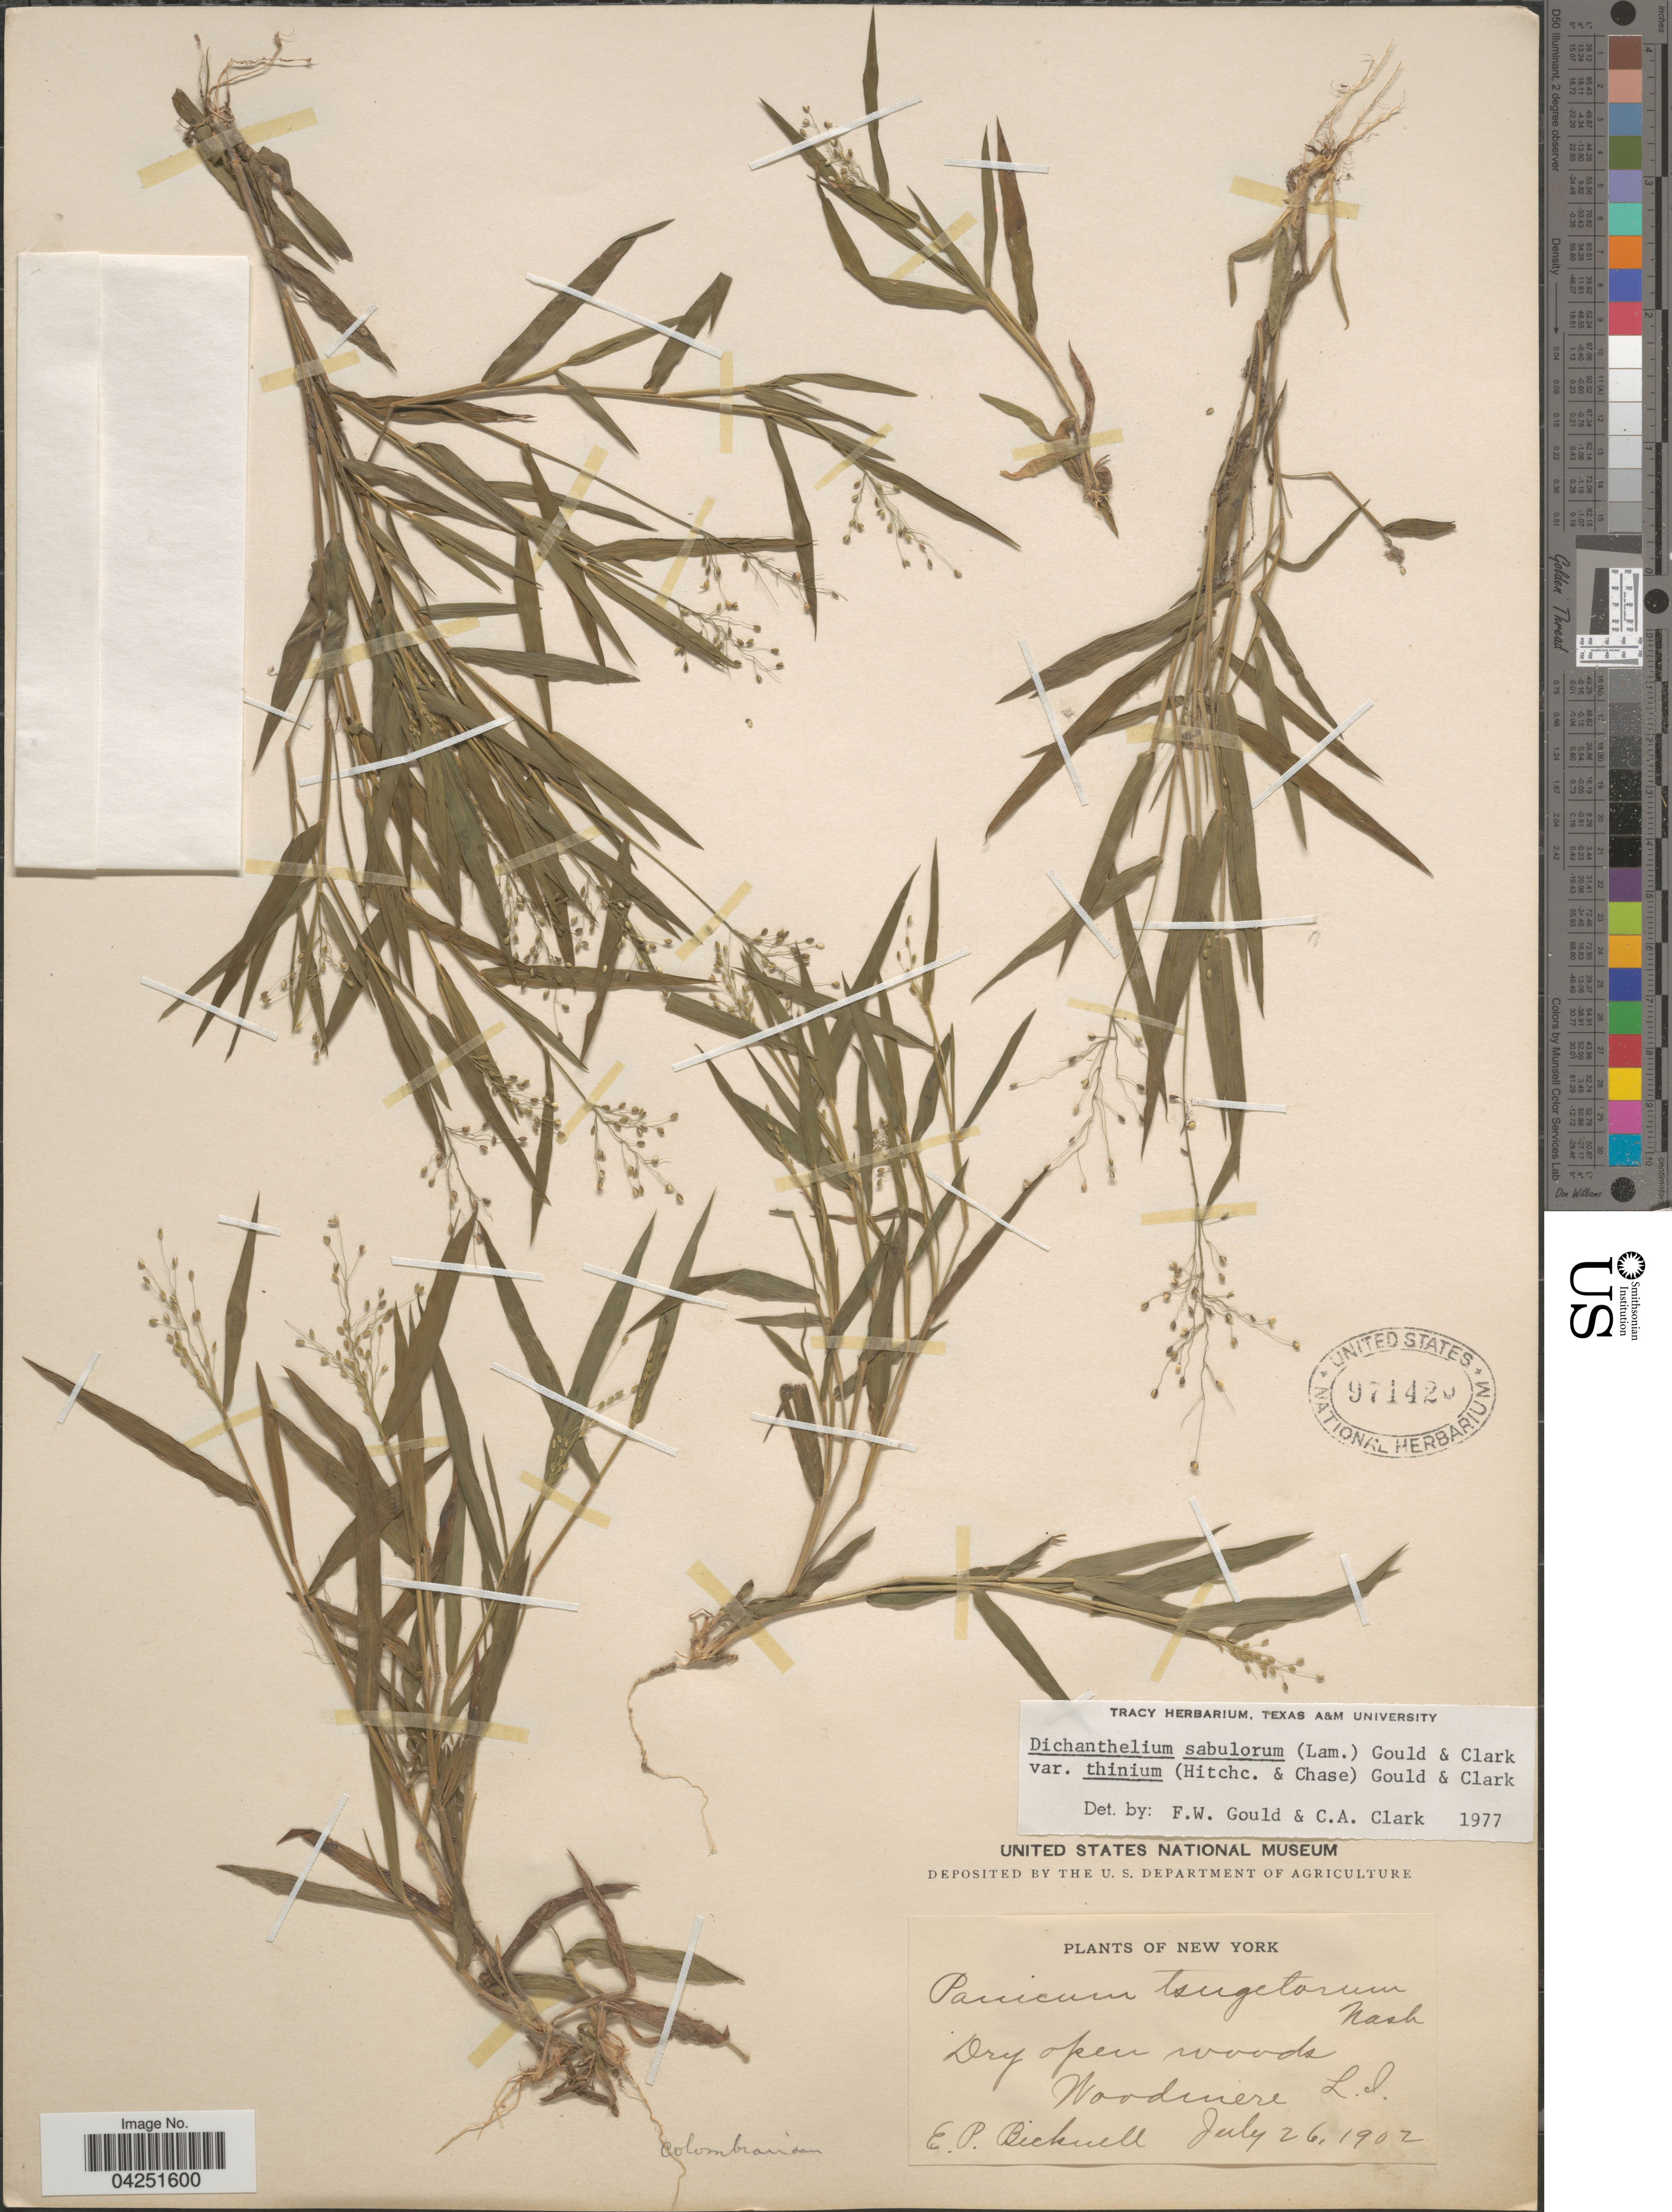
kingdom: Plantae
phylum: Tracheophyta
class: Liliopsida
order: Poales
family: Poaceae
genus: Dichanthelium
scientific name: Dichanthelium acuminatum var. acuminatum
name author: (Sw.) Gould & C.A. Clark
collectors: E. P. Bicknell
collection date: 1902-07-26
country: United States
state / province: New York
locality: Woodmere L. I.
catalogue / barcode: US 971420